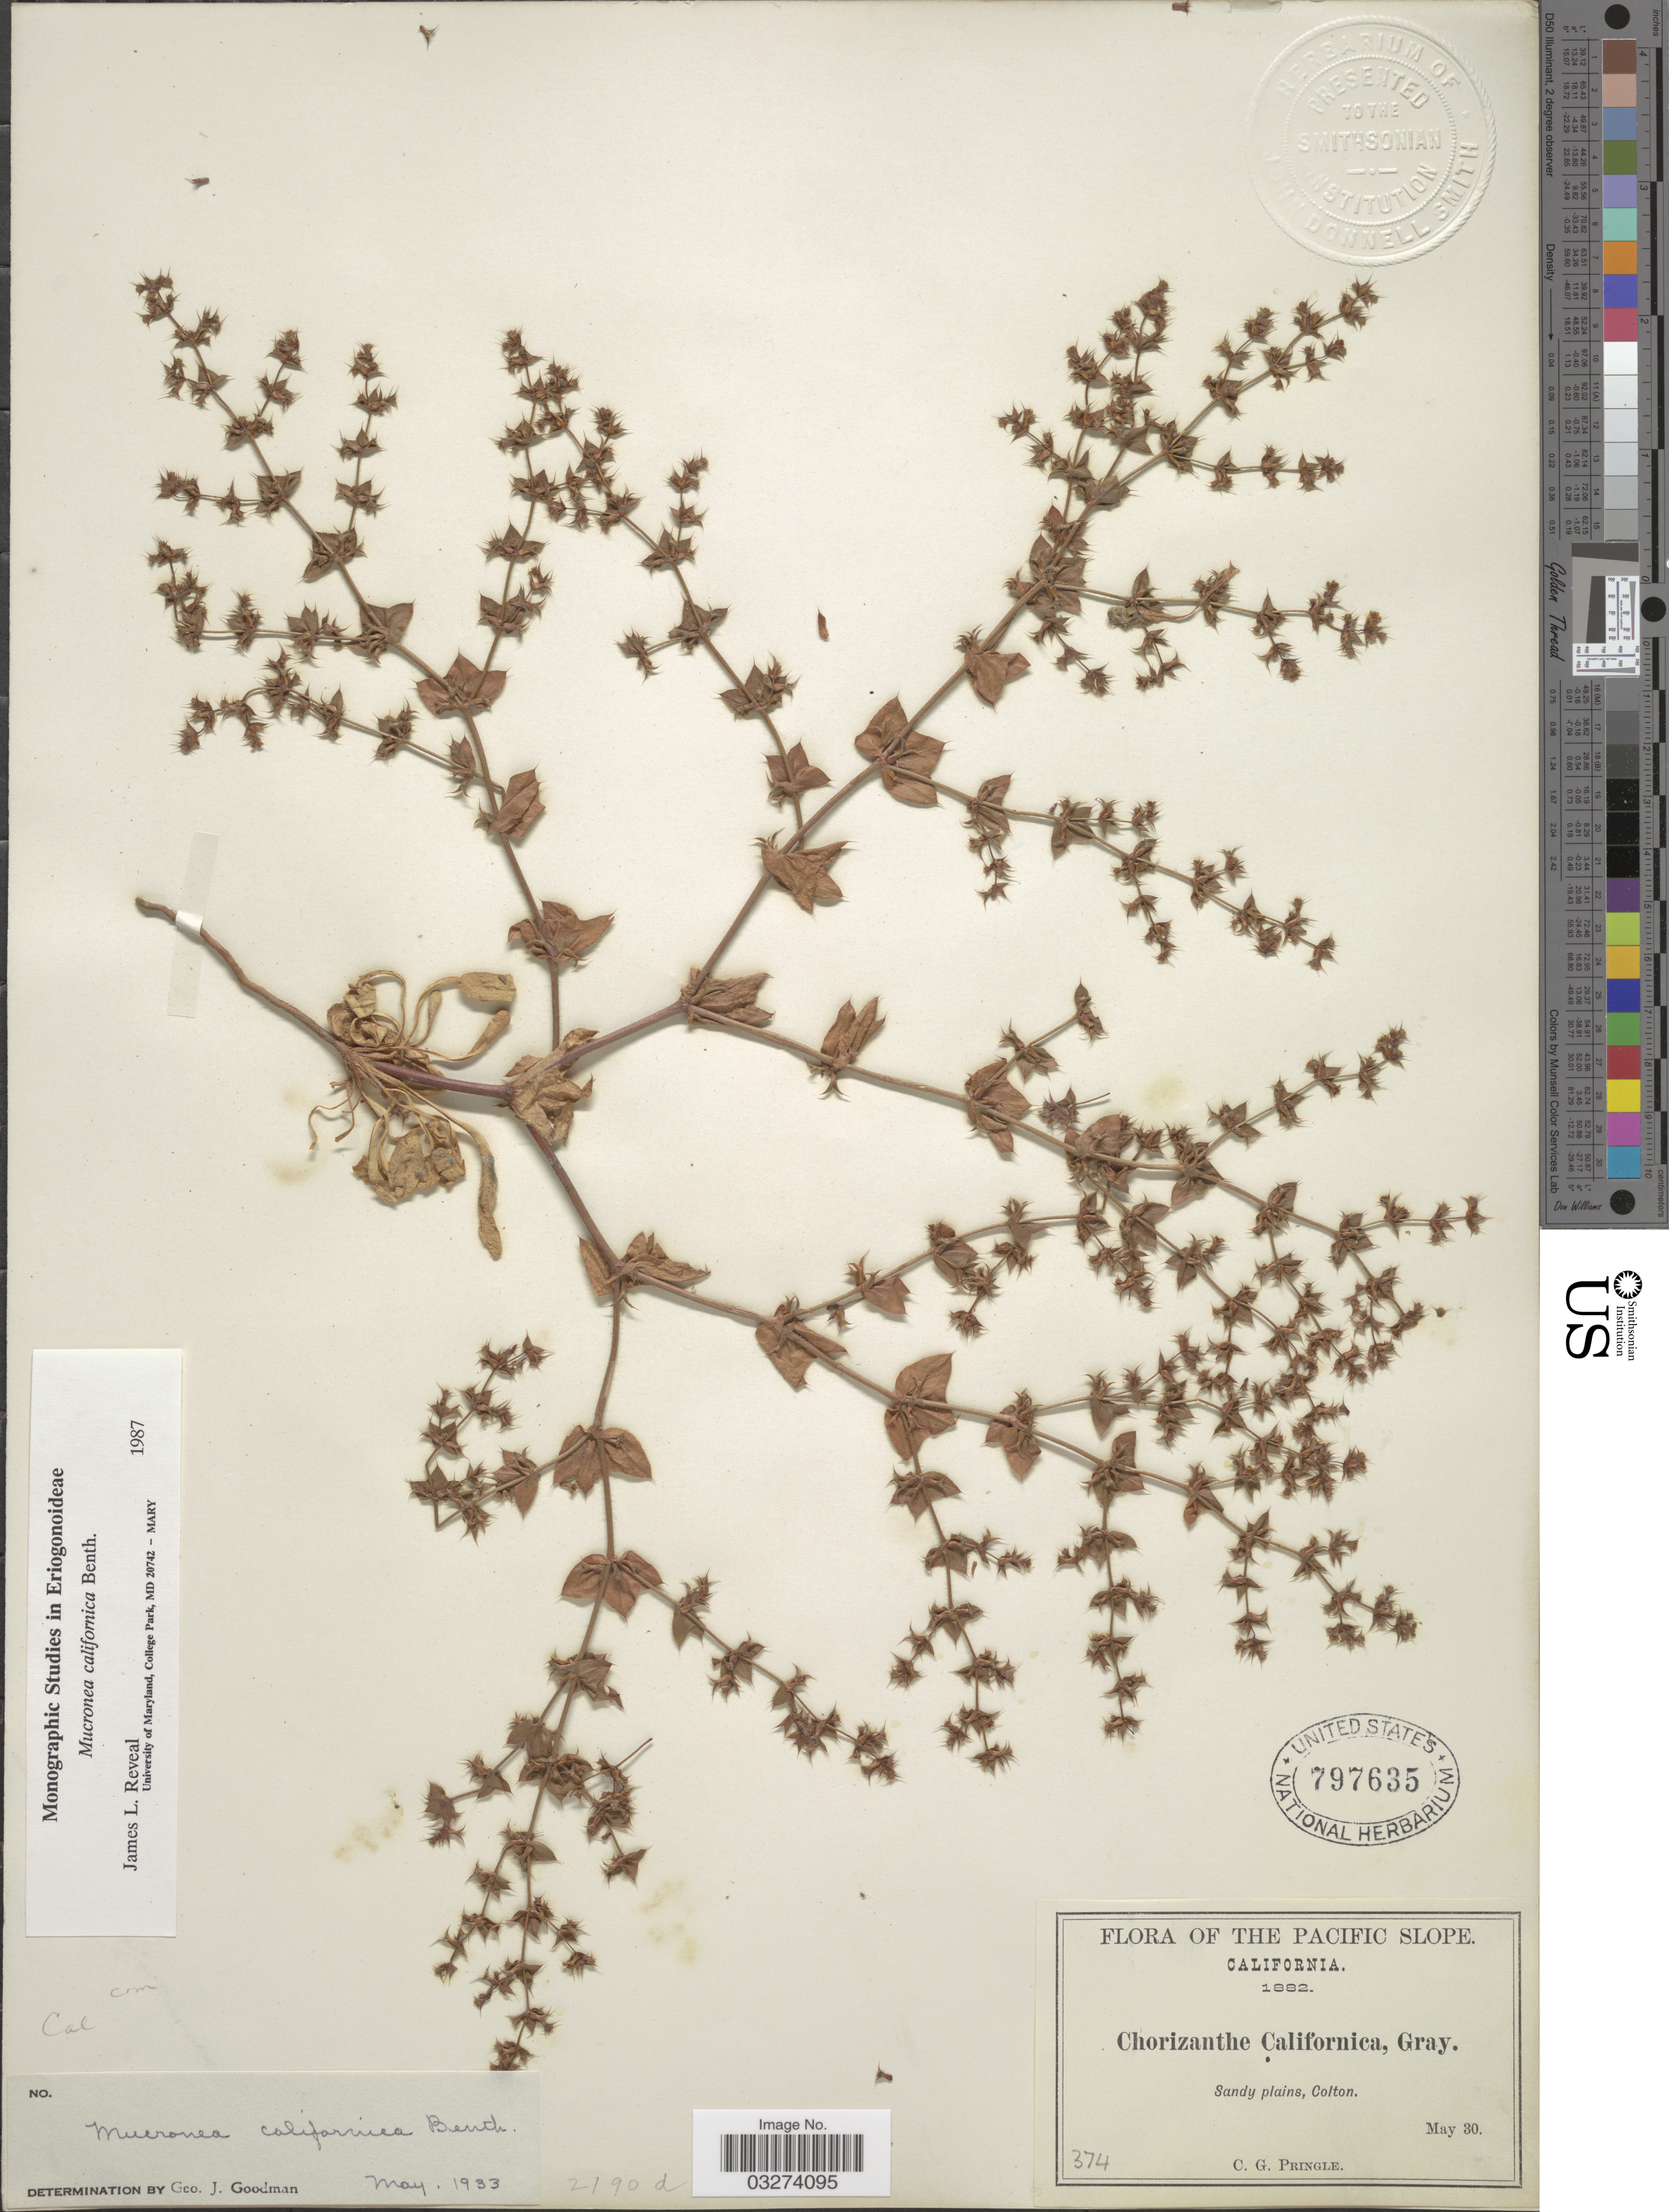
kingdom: Plantae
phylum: Tracheophyta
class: Magnoliopsida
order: Caryophyllales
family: Polygonaceae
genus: Mucronea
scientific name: Mucronea californica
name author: Benth.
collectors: C. G. Pringle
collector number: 374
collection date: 1882-05-30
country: United States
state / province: California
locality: The Pacific Slope. Colton.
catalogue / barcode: US 797635